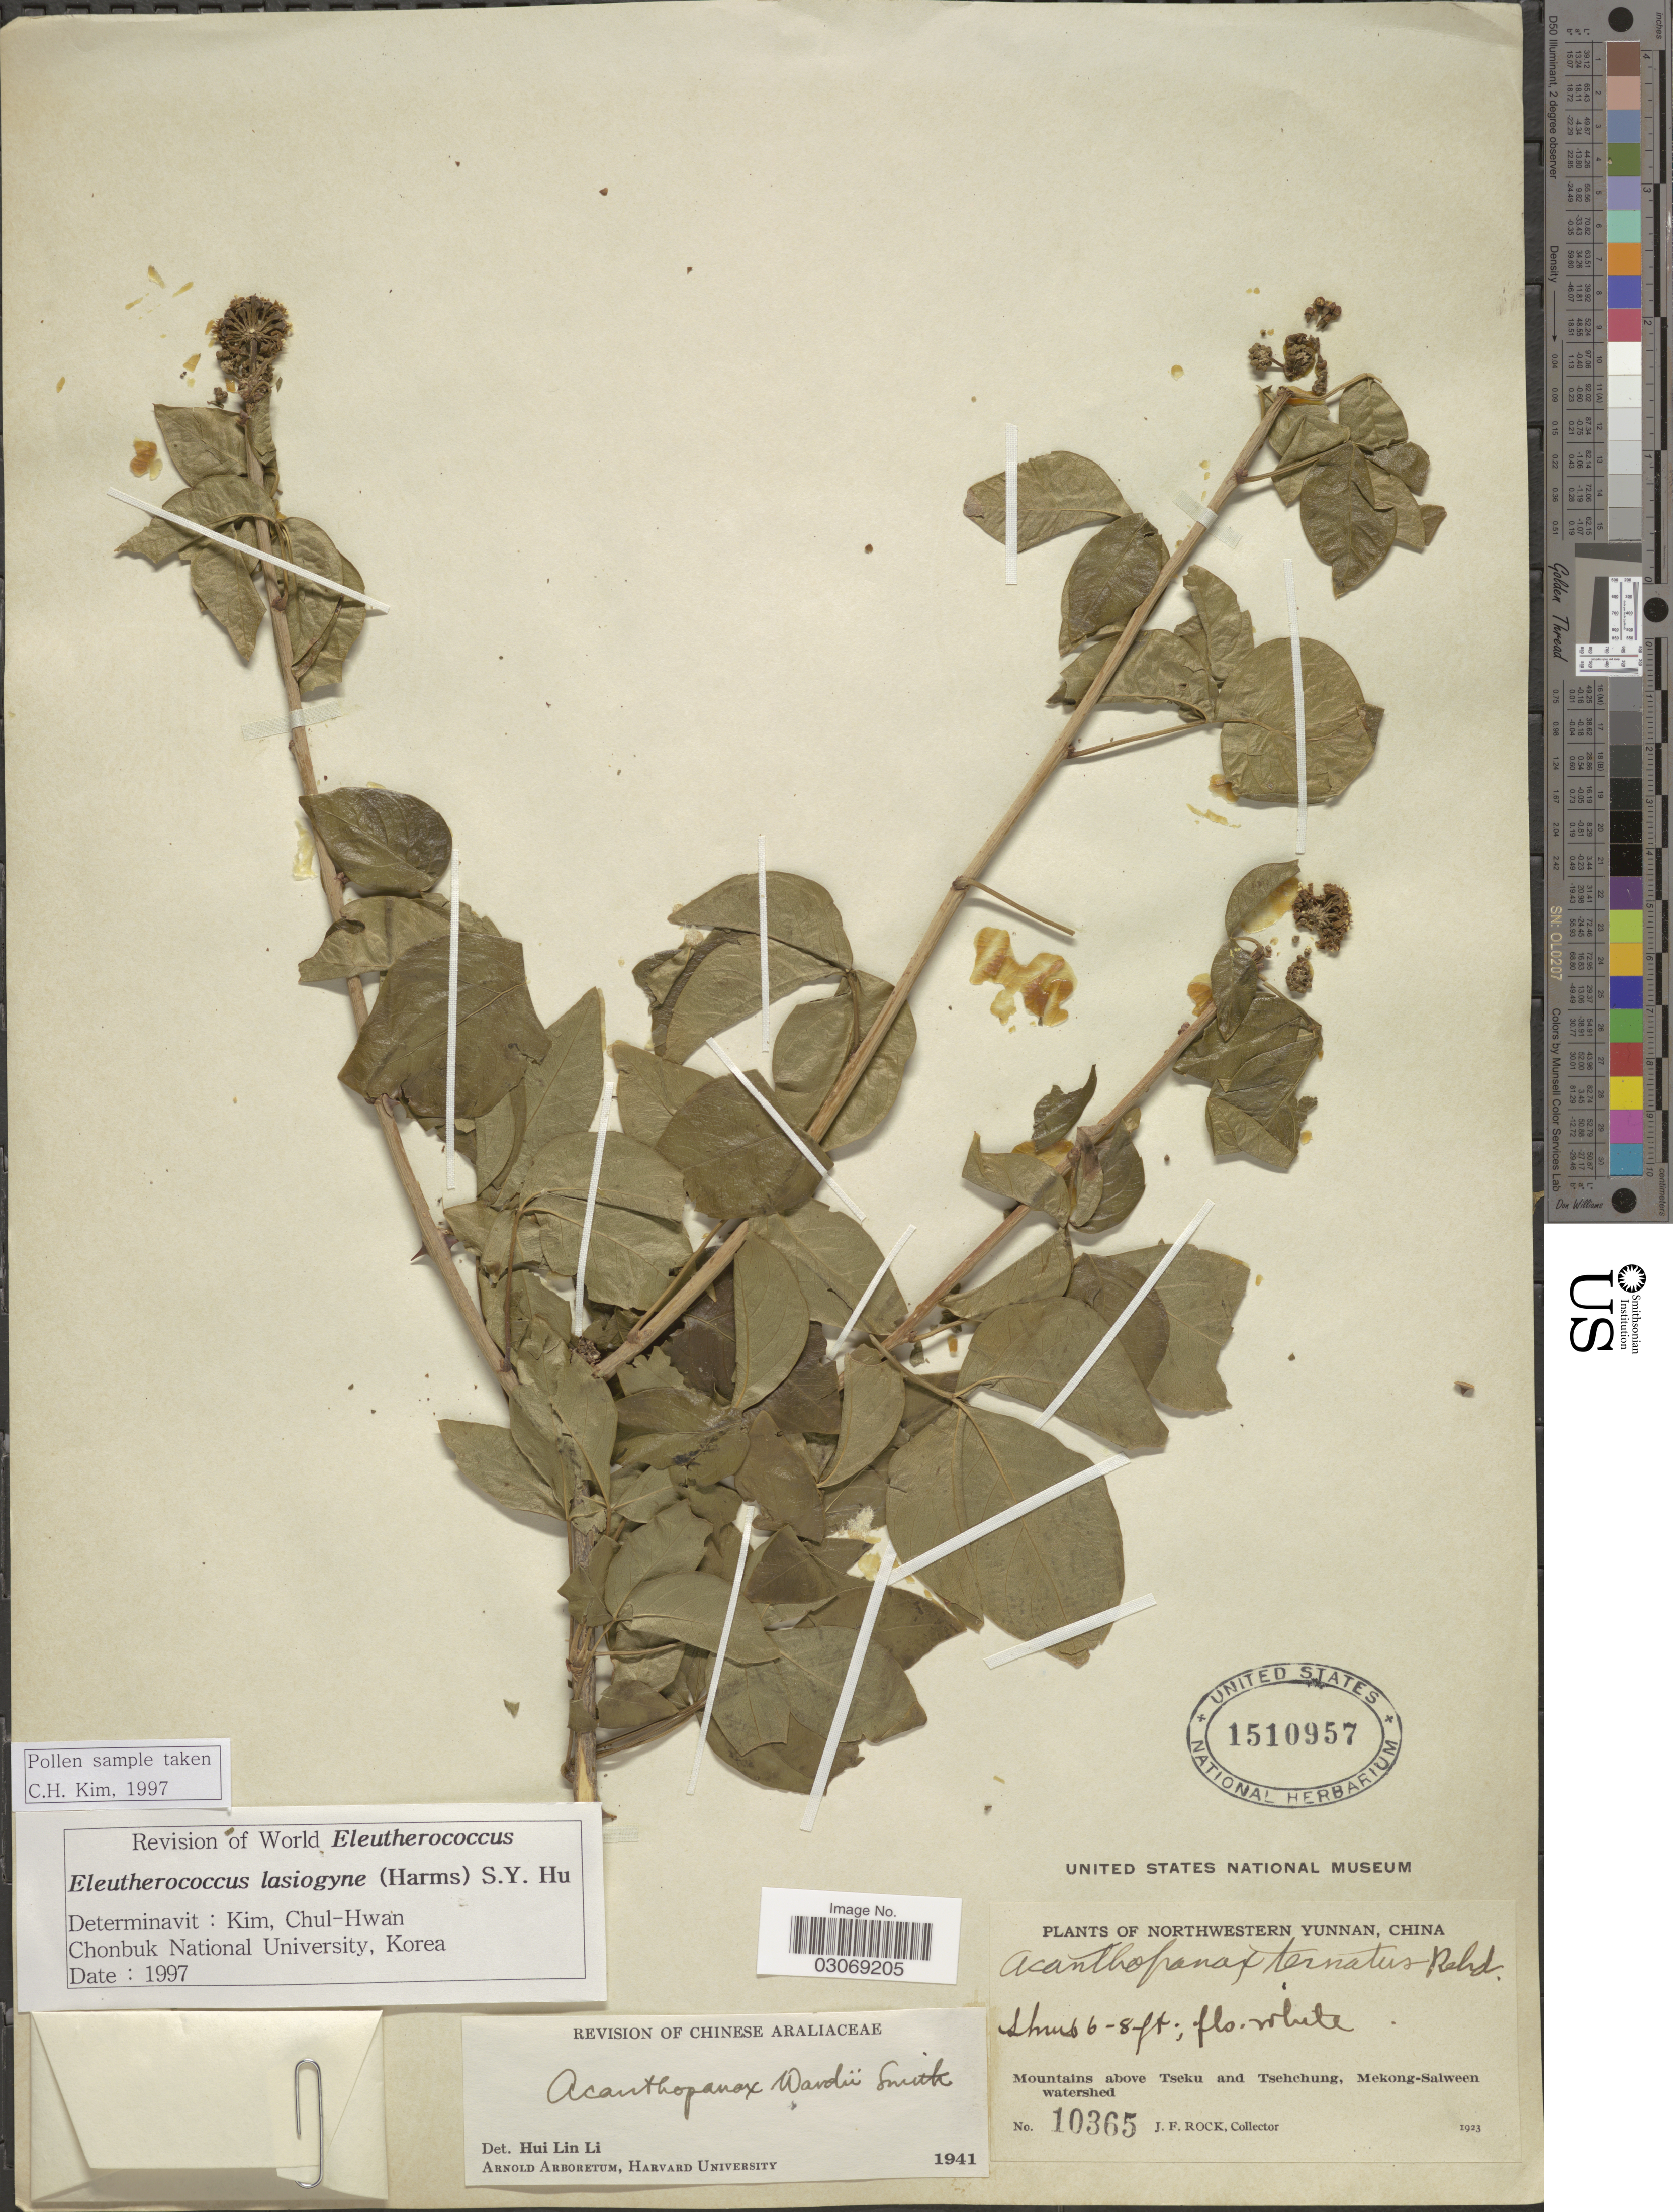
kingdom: Plantae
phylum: Tracheophyta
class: Magnoliopsida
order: Apiales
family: Araliaceae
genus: Eleutherococcus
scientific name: Eleutherococcus lasiogyne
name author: (Harms) S.Y. Hu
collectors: J. Rock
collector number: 10365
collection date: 1923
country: China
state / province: Yunnan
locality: Northwestern Yunnan. Mountains above Tseku and Tsehchung, Mekong-Salween watershed.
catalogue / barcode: US 1510957